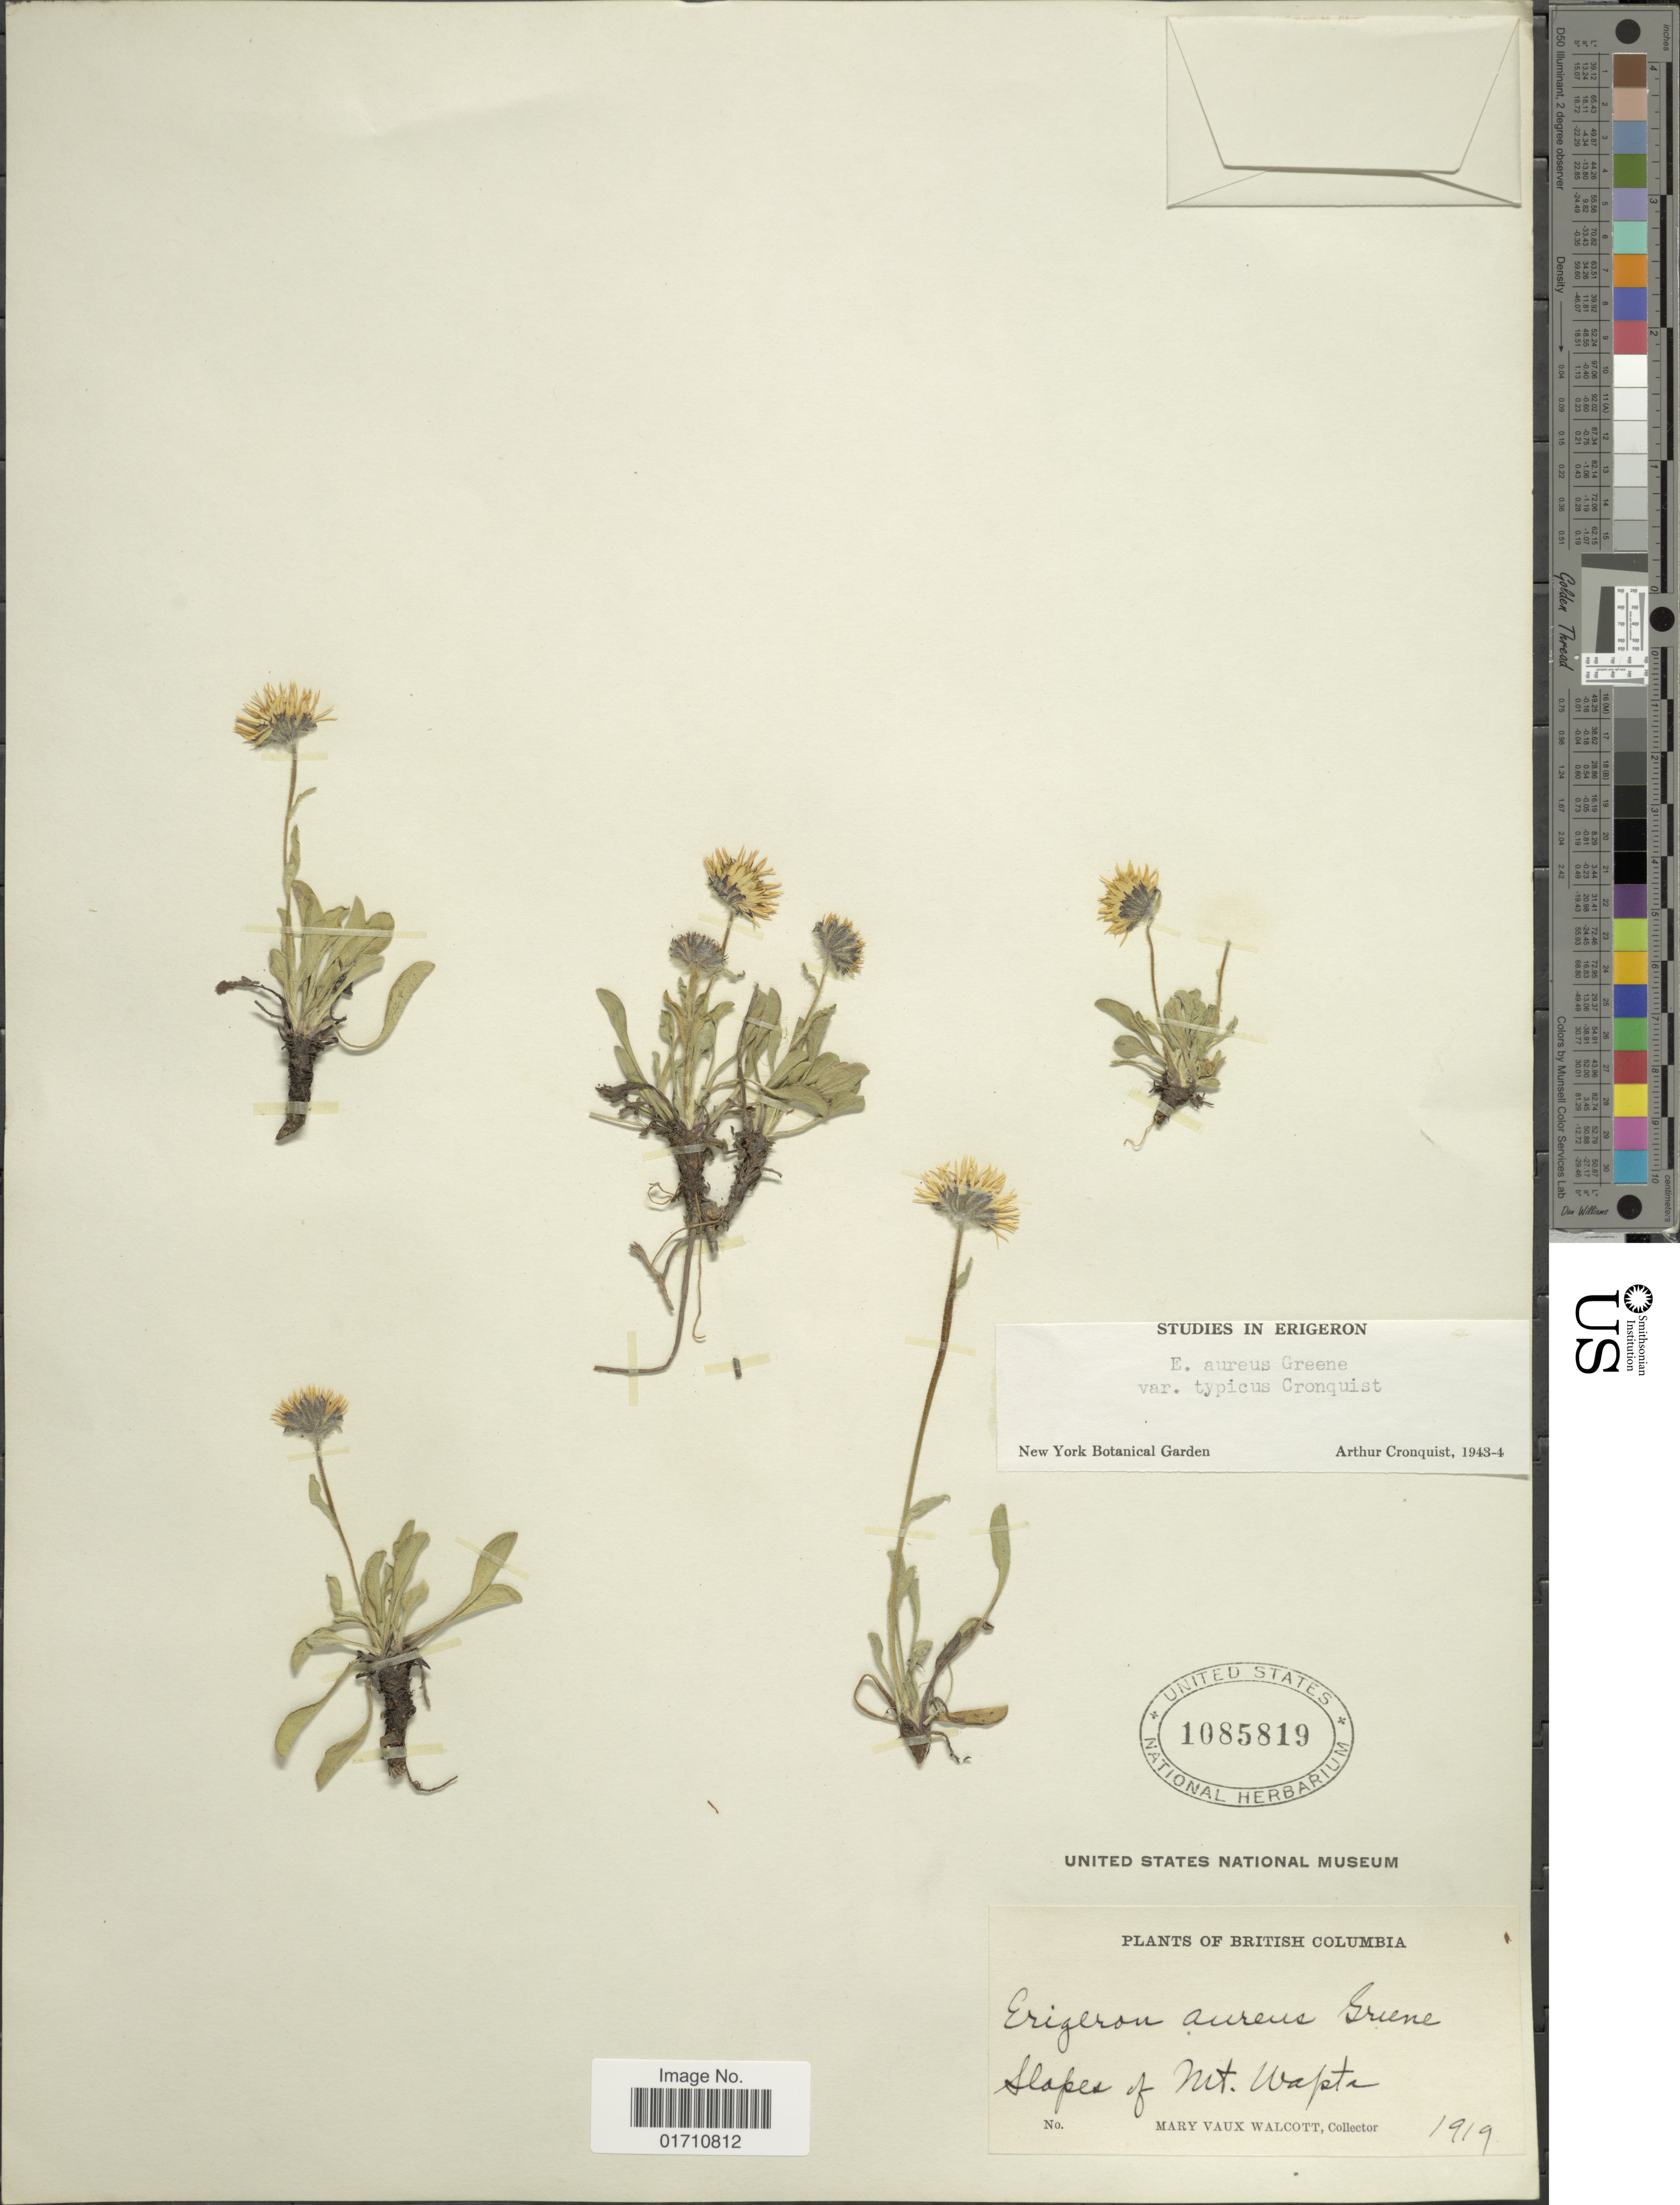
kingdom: Plantae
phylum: Tracheophyta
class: Magnoliopsida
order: Asterales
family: Asteraceae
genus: Erigeron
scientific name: Erigeron aureus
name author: Greene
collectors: M. Walcott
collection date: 1919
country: Canada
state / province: British Columbia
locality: Slopes of mt Wapta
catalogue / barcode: US 1085819